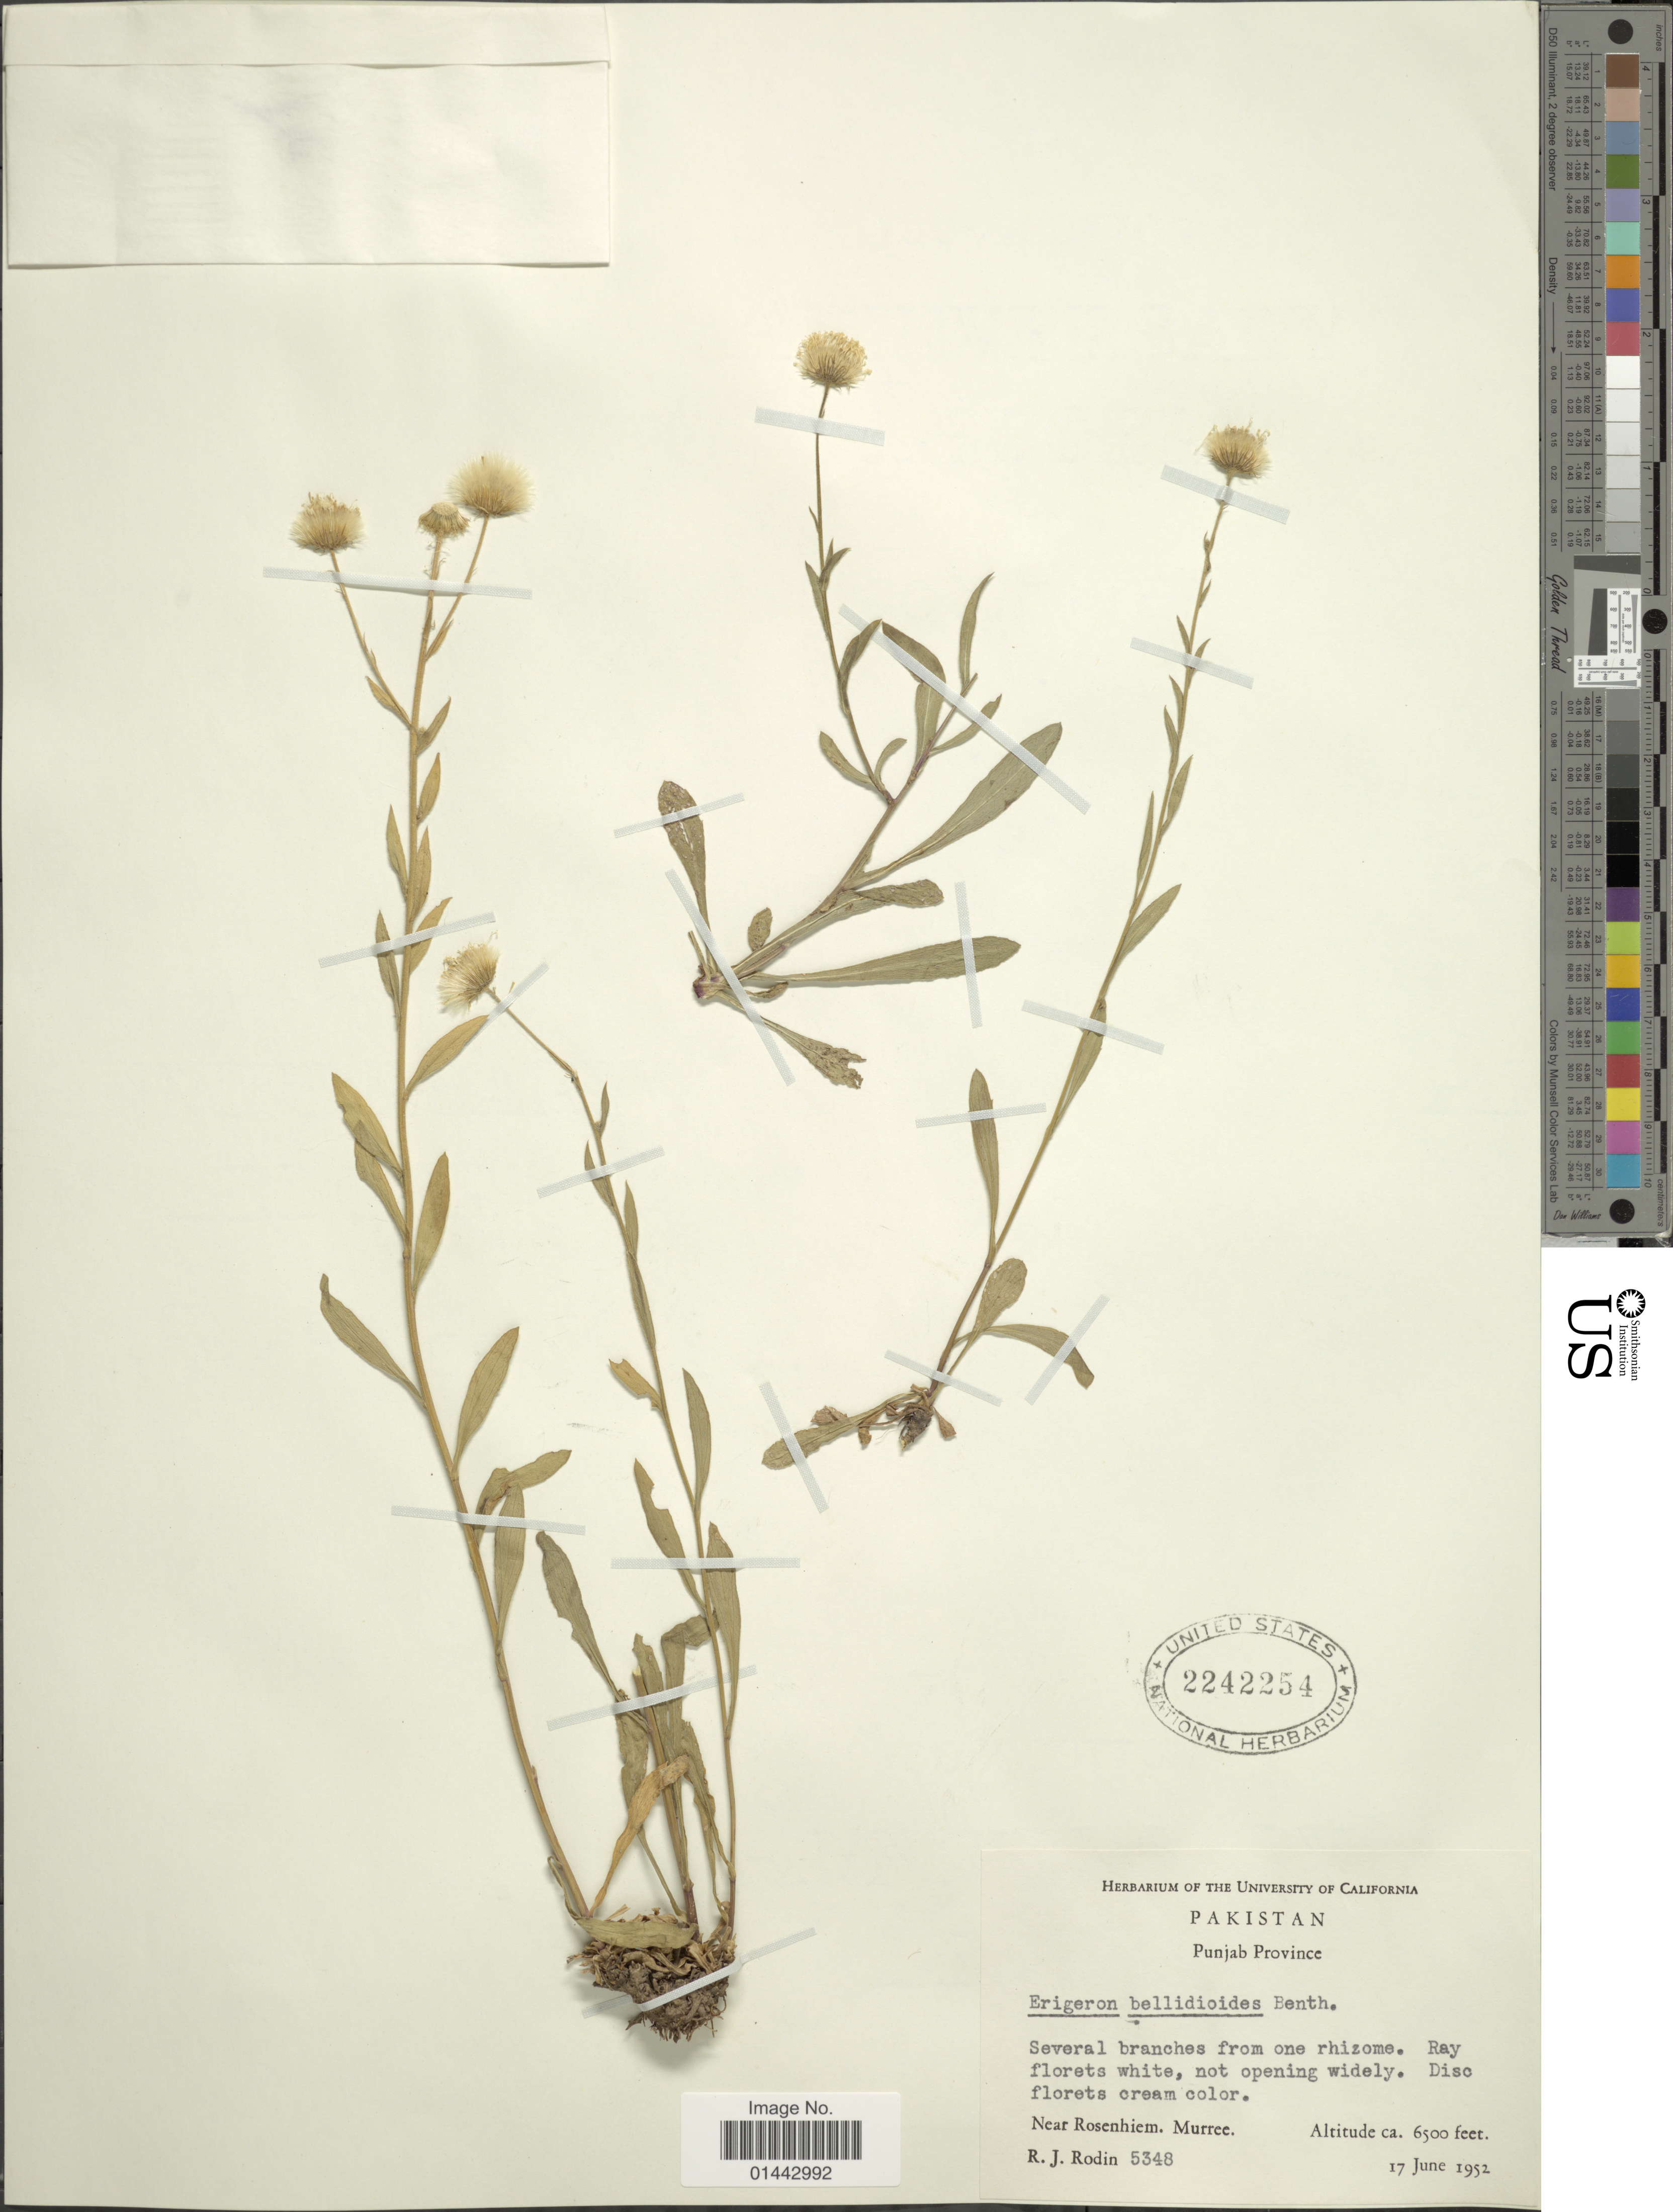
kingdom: Plantae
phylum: Tracheophyta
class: Magnoliopsida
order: Asterales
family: Asteraceae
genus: Erigeron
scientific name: Erigeron bellioides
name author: DC.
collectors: R. J. Rodin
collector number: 5348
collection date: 1952-06-17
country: Pakistan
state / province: Punjab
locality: Near Rosenhiem, Murree.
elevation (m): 1981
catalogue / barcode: US 2242254